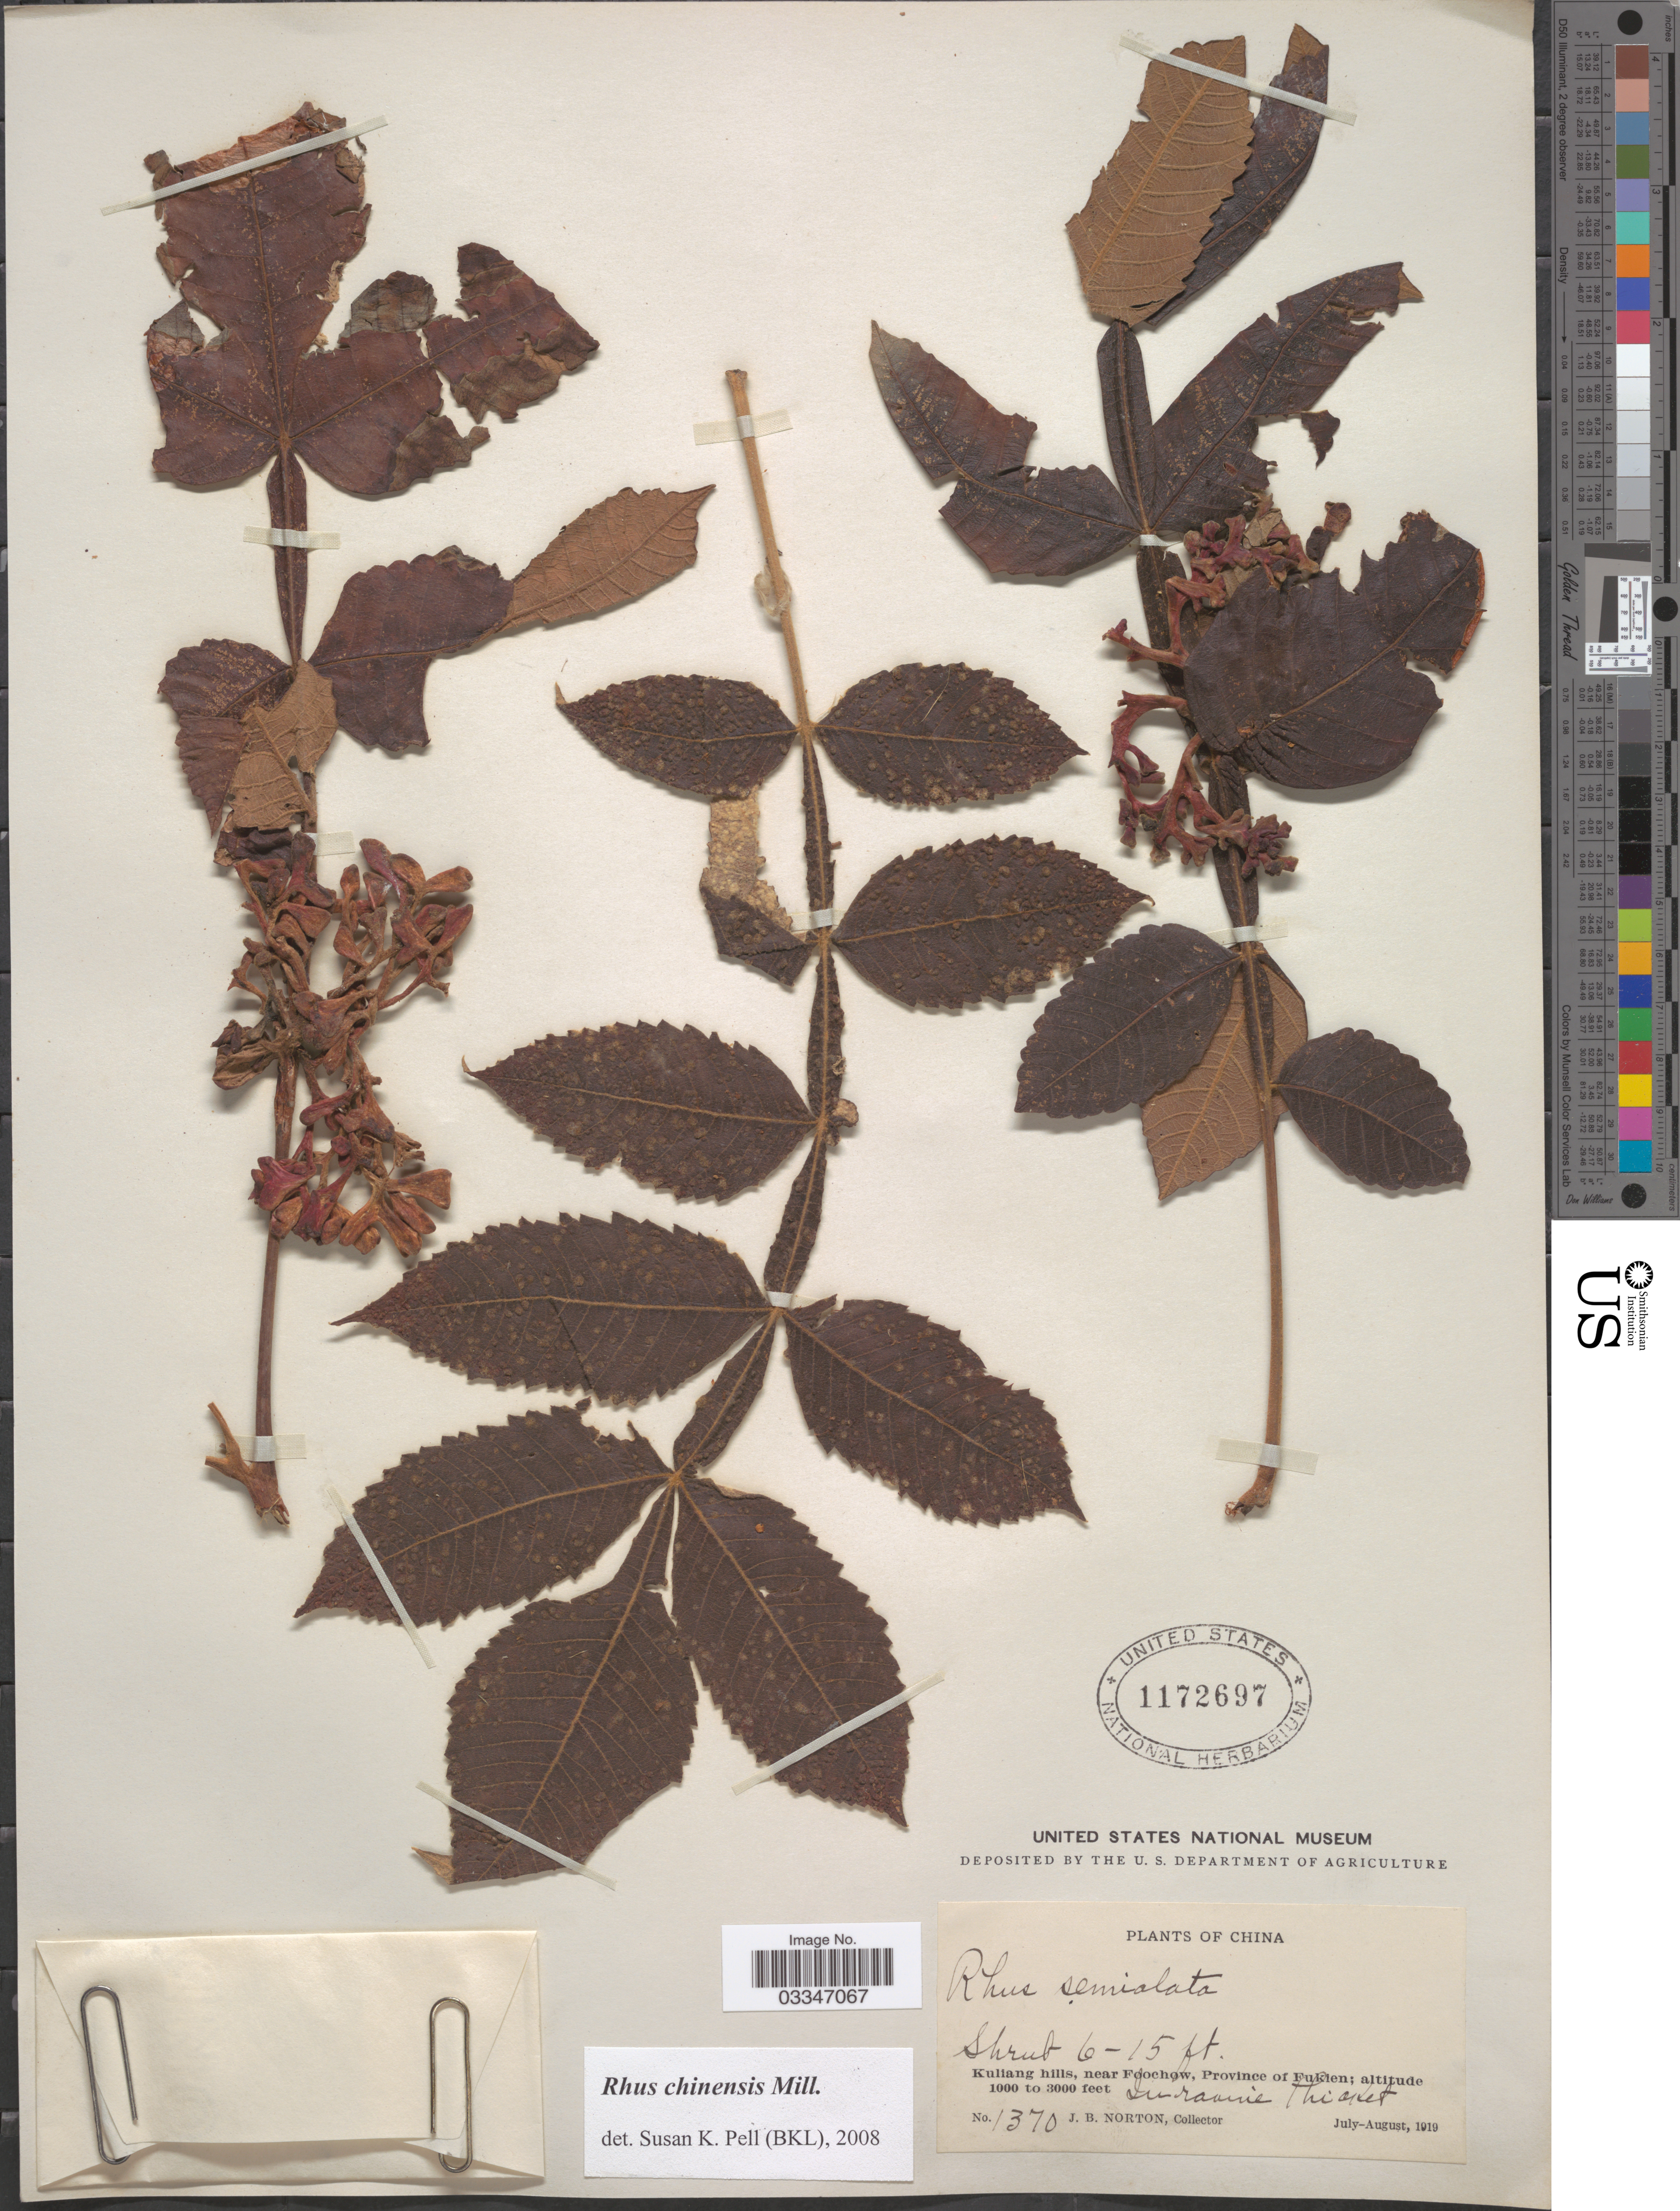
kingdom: Plantae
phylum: Tracheophyta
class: Magnoliopsida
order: Sapindales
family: Anacardiaceae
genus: Rhus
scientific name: Rhus chinensis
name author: Mill.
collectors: J. B. Norton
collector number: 1370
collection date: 1919-07/1919-08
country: China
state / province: Fujian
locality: Kuliang hills, near Foochow, Province of Fukien.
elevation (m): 305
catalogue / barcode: US 1172697